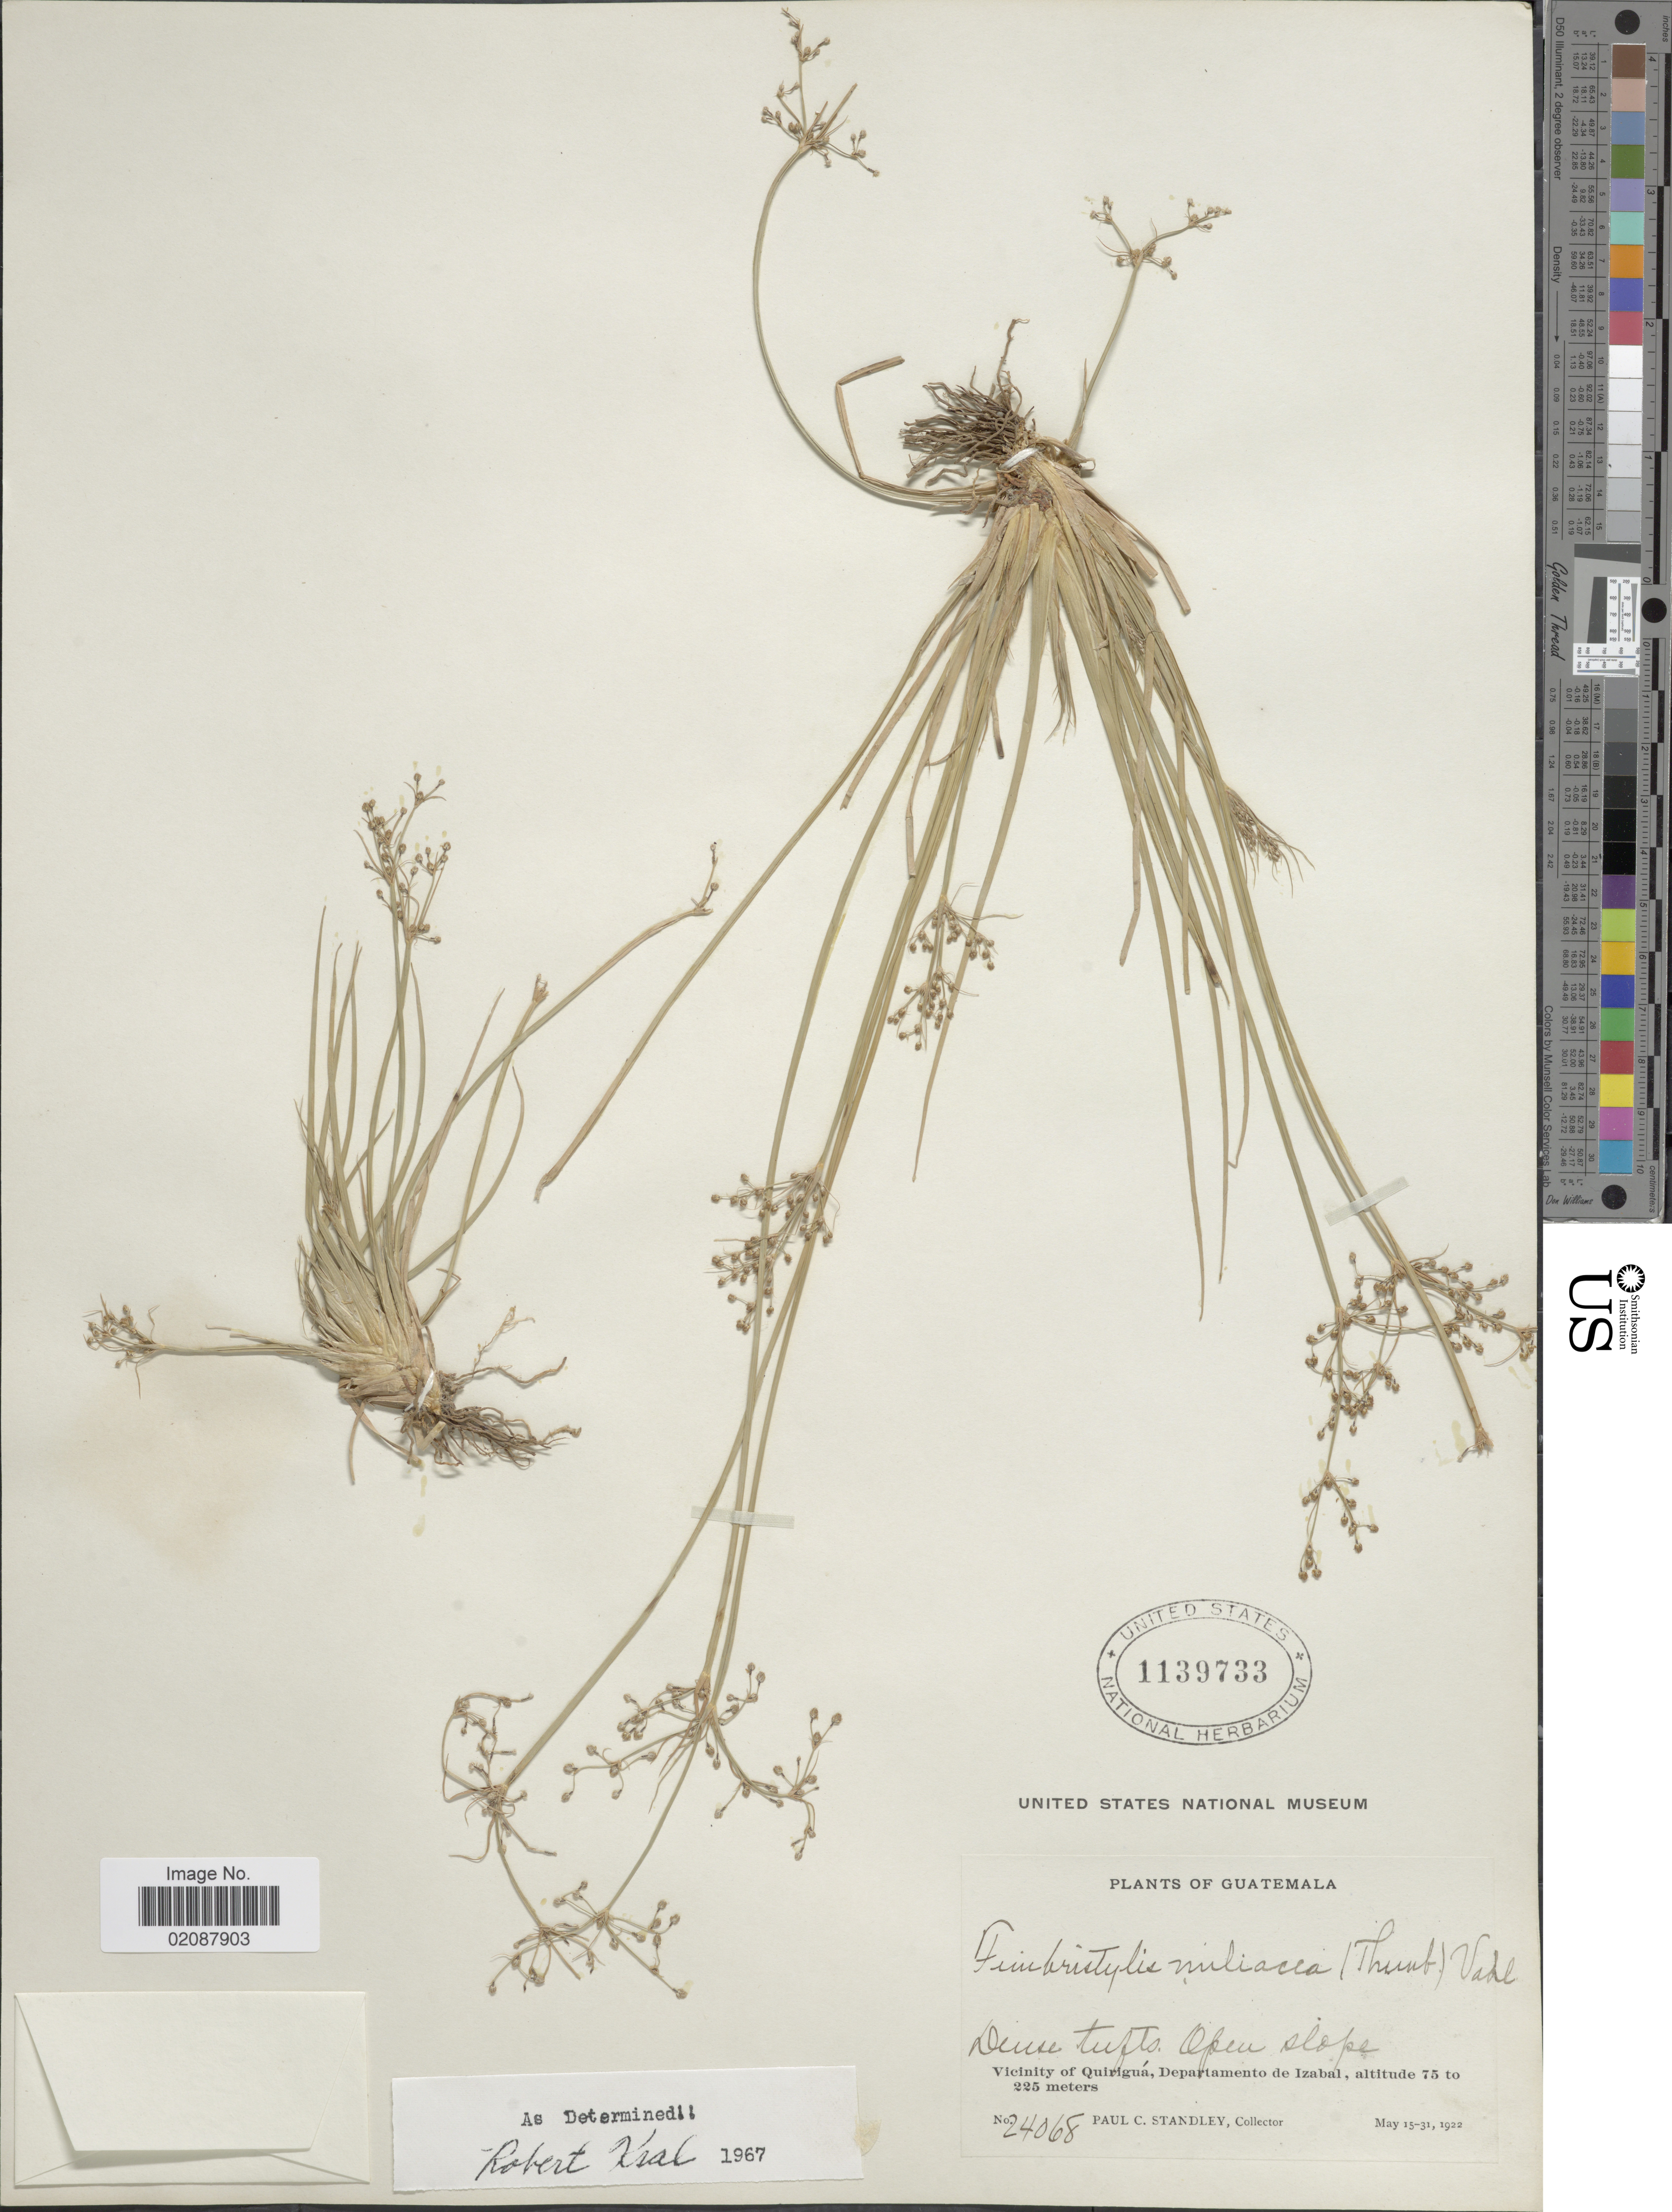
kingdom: Plantae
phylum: Tracheophyta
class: Liliopsida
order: Poales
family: Cyperaceae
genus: Fimbristylis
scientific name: Fimbristylis littoralis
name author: Gaudich.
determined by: Strong, M. T., (US), Smithsonian Institution - National Museum of Natural History (UNITED STATES)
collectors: P. C. Standley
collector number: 24068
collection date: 1922-05-15/1922-05-31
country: Guatemala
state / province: Izabal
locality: Vicinity of Quirigua, Departamento de Izabal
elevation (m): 75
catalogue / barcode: US 1139733